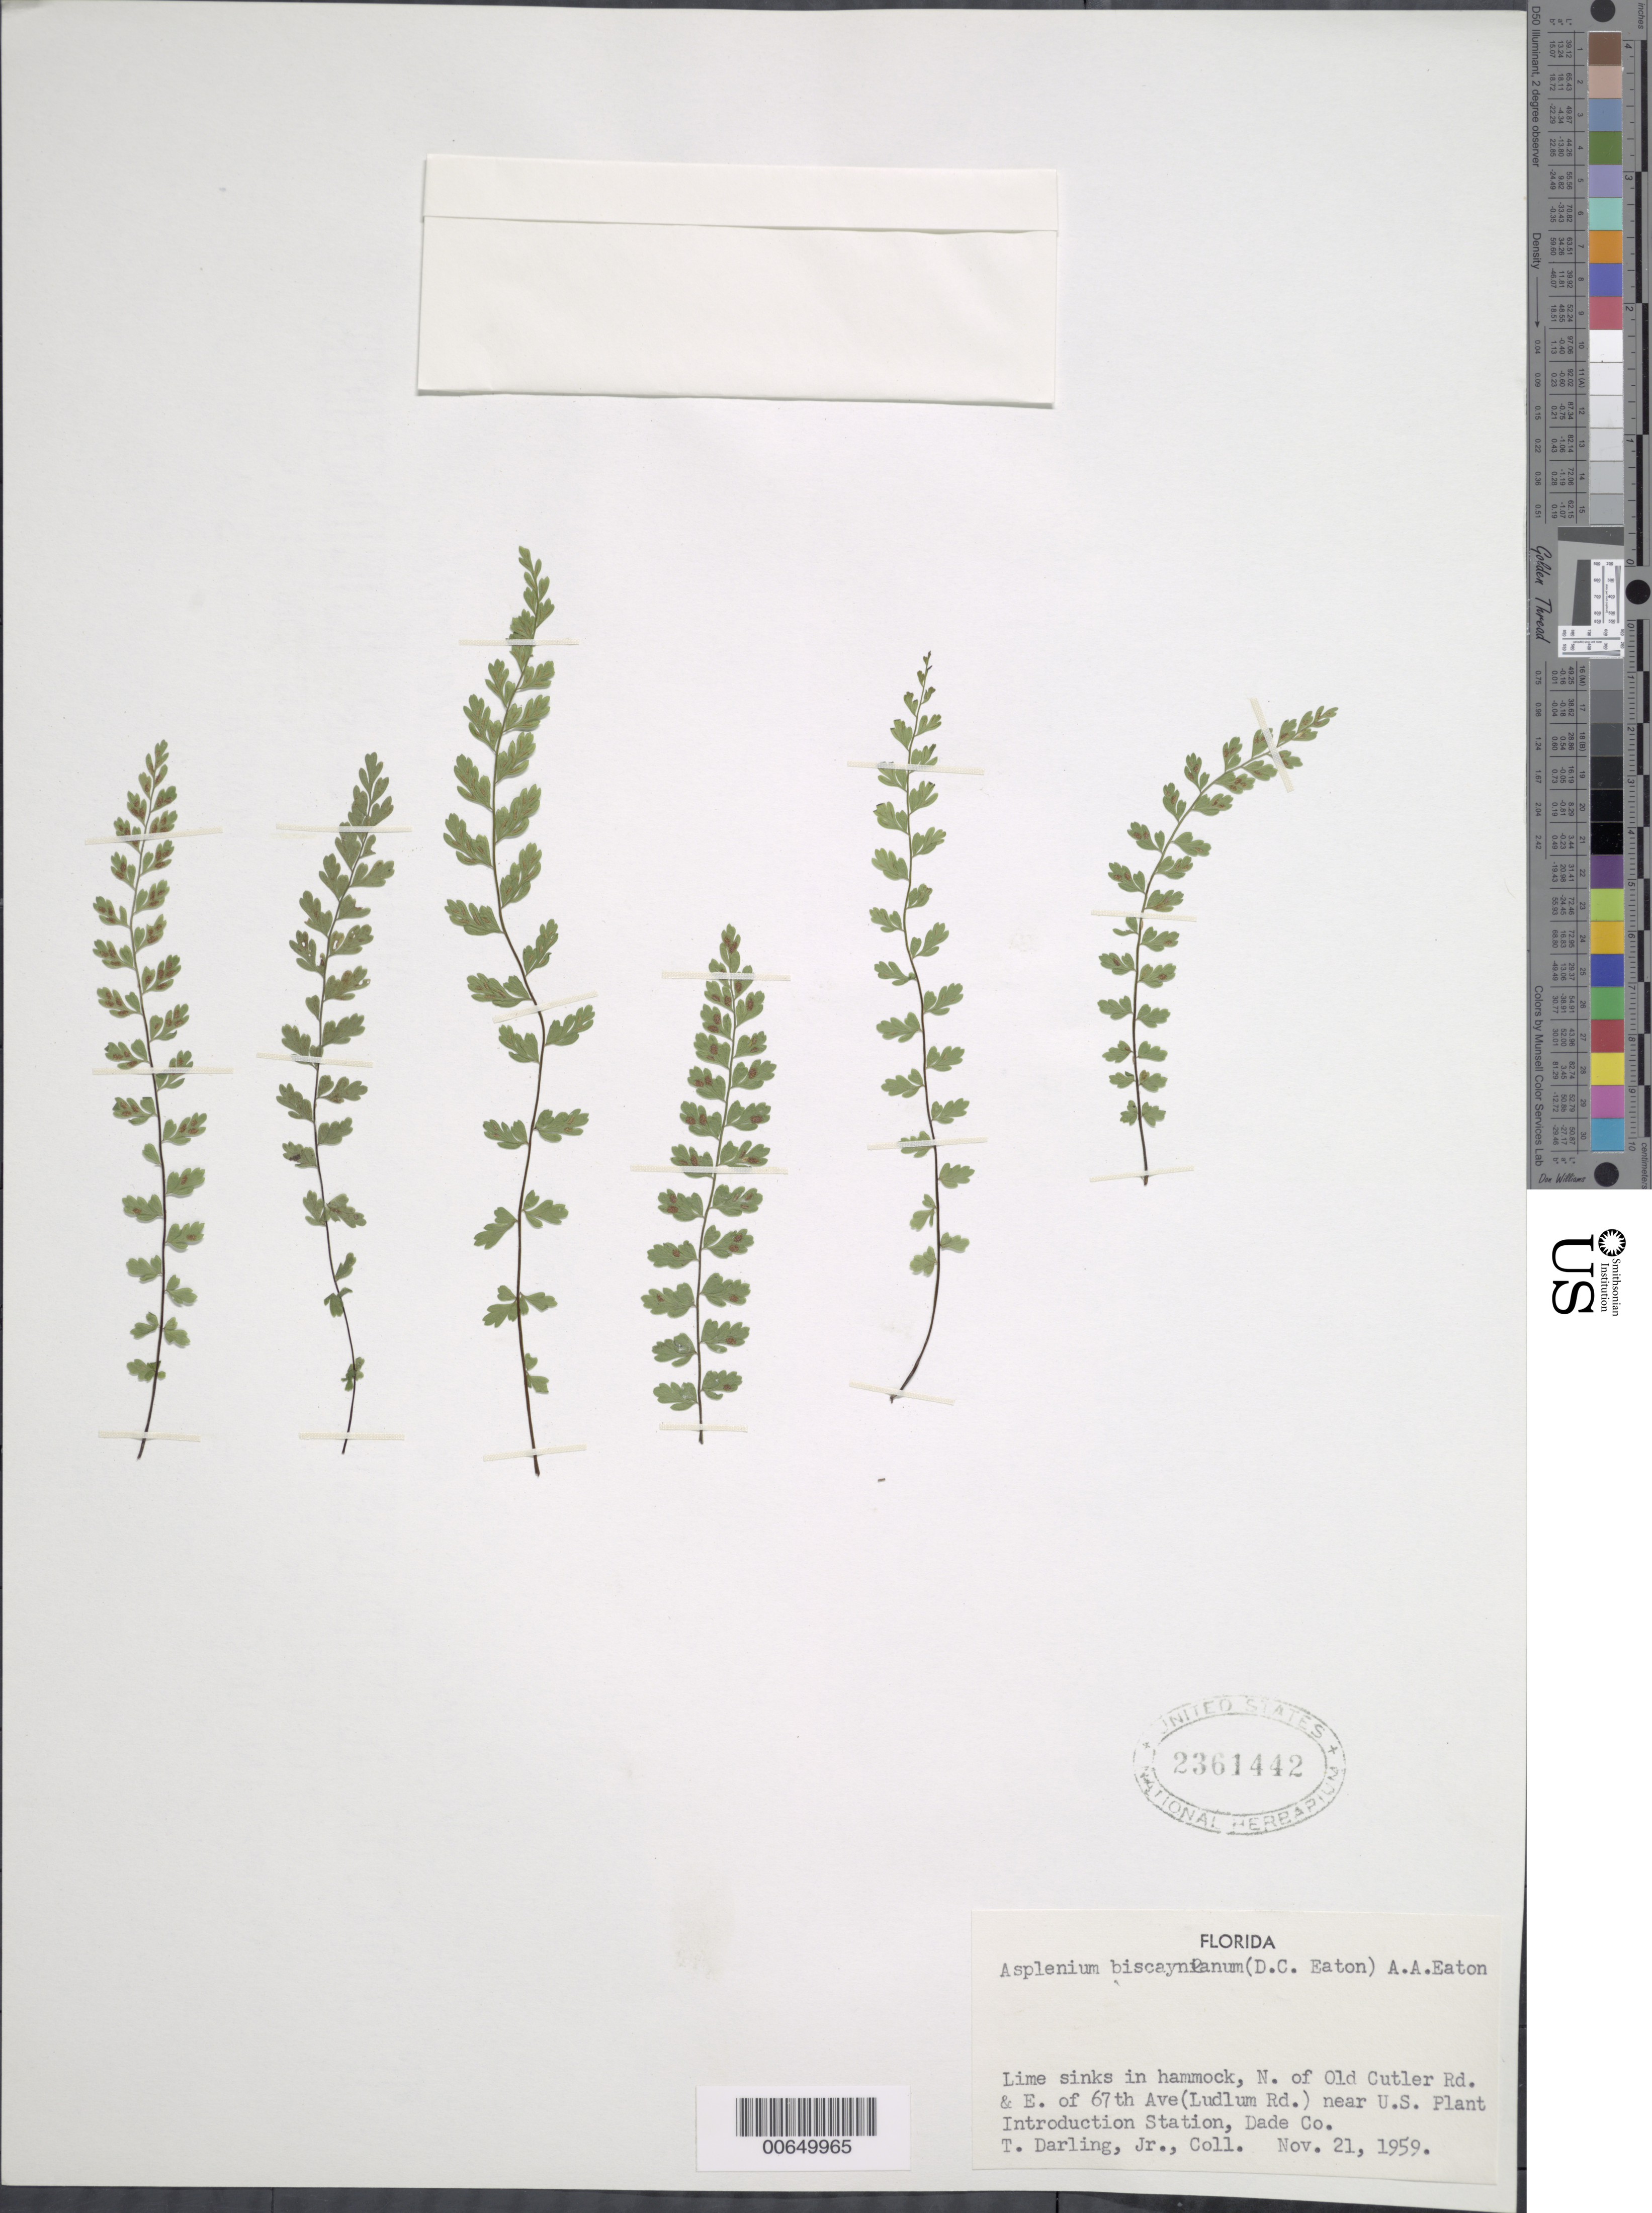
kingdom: Plantae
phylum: Tracheophyta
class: Polypodiopsida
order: Polypodiales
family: Aspleniaceae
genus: Asplenium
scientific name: Asplenium biscayneanum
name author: A.A. Eaton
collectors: T. Darling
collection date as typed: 21 Nov 1959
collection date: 1959-11-21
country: United States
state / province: Florida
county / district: Dade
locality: N of Old Cutler Road, East of 67 Ave (Ludlam Rd.) near U.S. Plant Introduction Station.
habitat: Lime sinks in hammocks.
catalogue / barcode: US 2361442